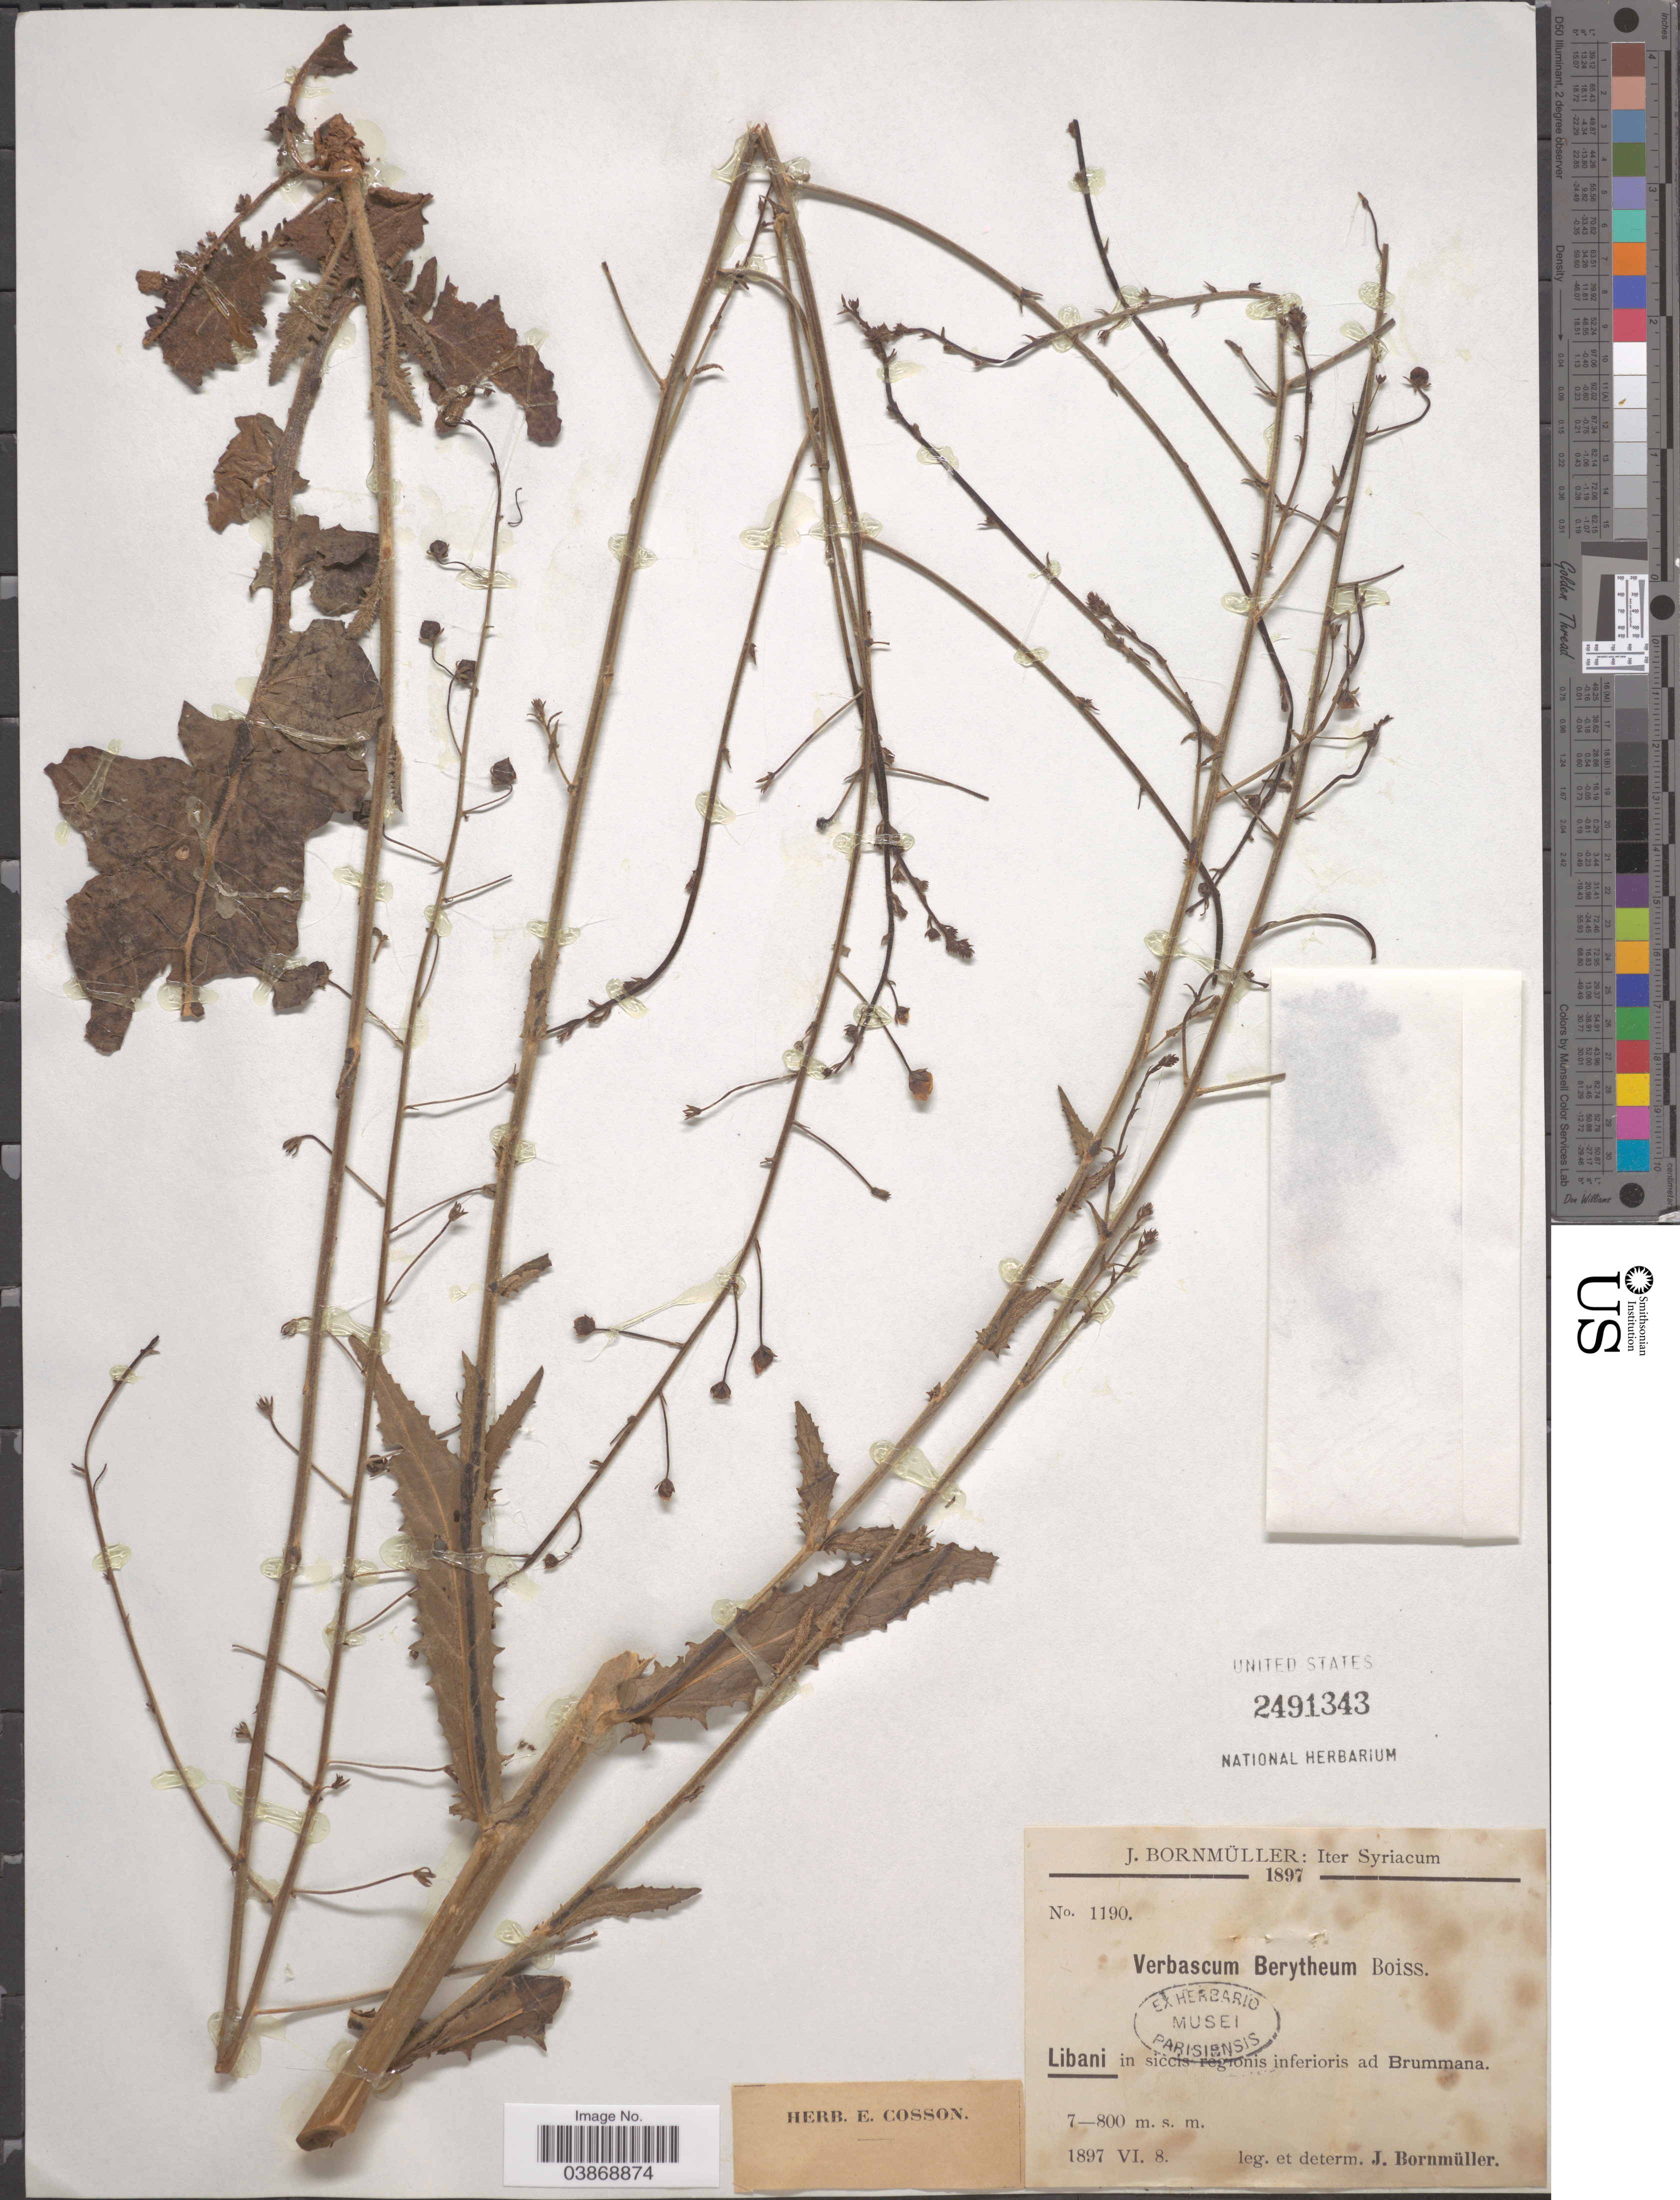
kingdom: Plantae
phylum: Tracheophyta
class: Magnoliopsida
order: Lamiales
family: Scrophulariaceae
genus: Verbascum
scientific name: Verbascum beryteum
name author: Boiss.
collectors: J. Bornmüller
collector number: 1190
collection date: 1897-06-08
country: Syria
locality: Syriacum. Libani in siccis regionis inferioris ad Brummana.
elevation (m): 700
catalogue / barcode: US 2491343